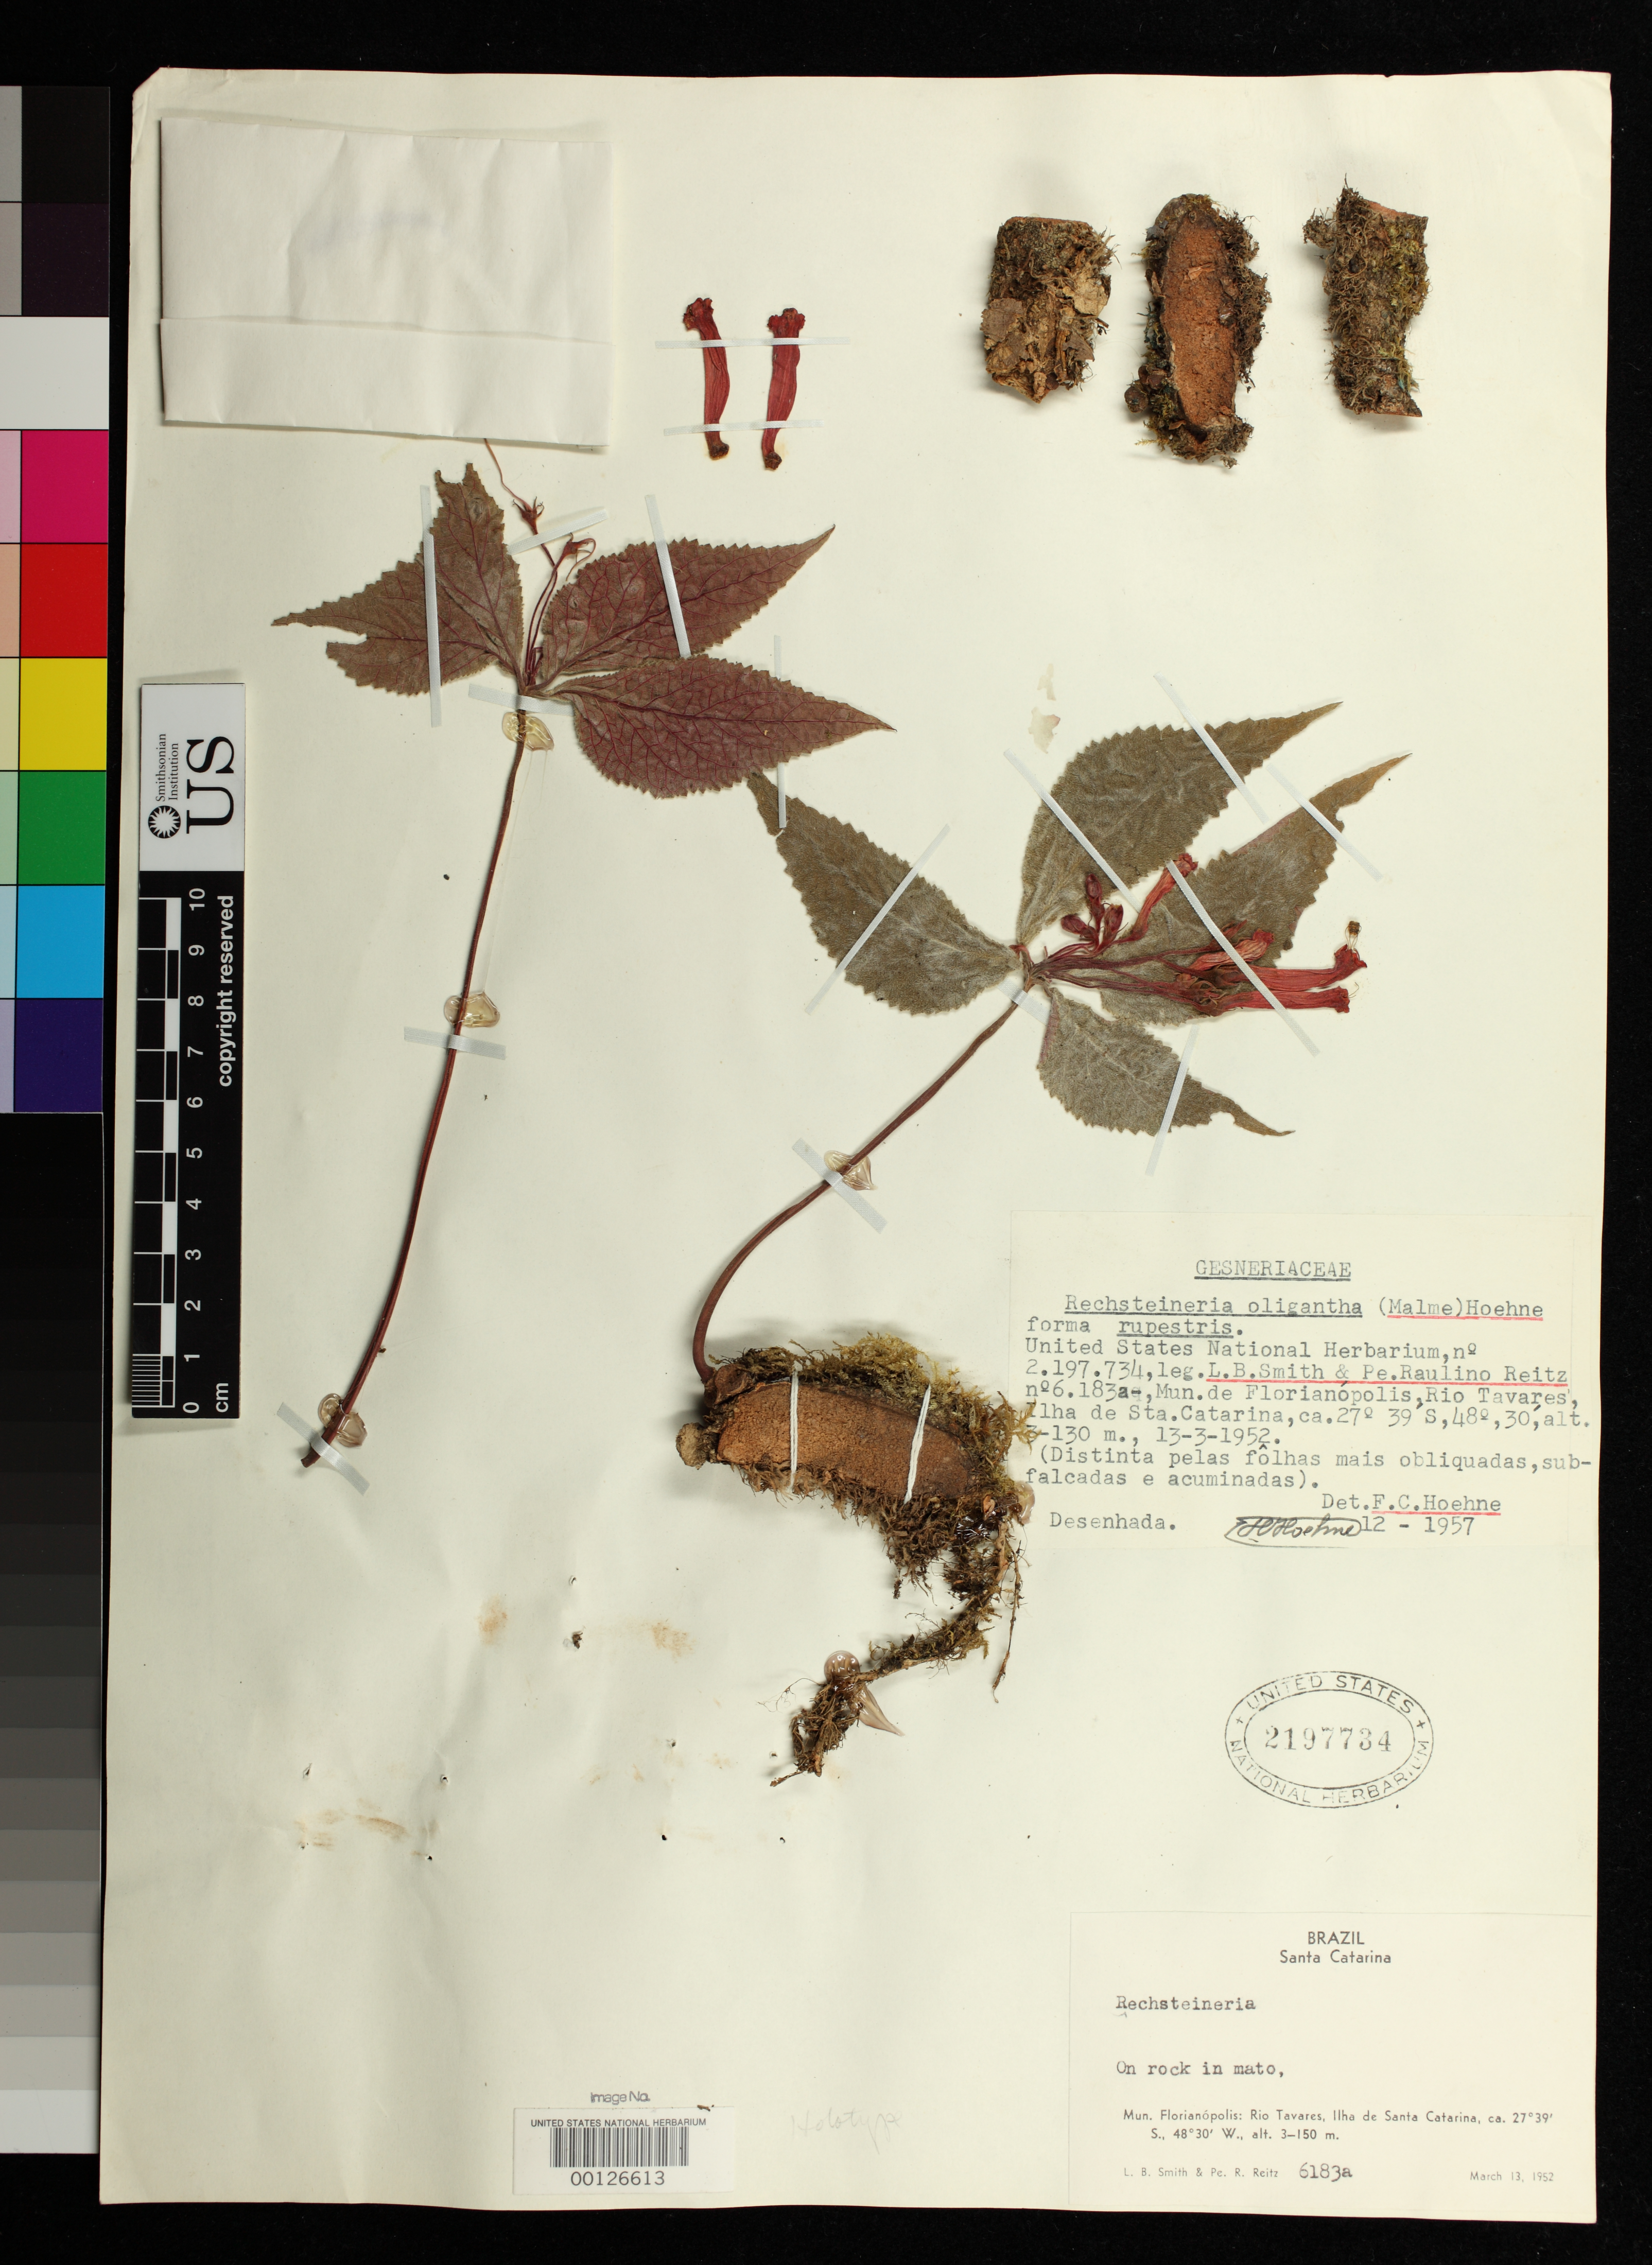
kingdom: Plantae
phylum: Tracheophyta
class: Magnoliopsida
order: Lamiales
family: Gesneriaceae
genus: Rechsteineria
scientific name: Rechsteineria oligantha f. rupestris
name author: Hoehne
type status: Holotype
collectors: L. Smith & R. Reitz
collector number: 6183 a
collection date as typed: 13 Mar 1952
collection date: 1952-03-13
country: Brazil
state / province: Santa Catarina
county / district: Florianópolis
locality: Ilha de Santa Catarina, Rio Tavares.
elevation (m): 3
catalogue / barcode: US 2197734